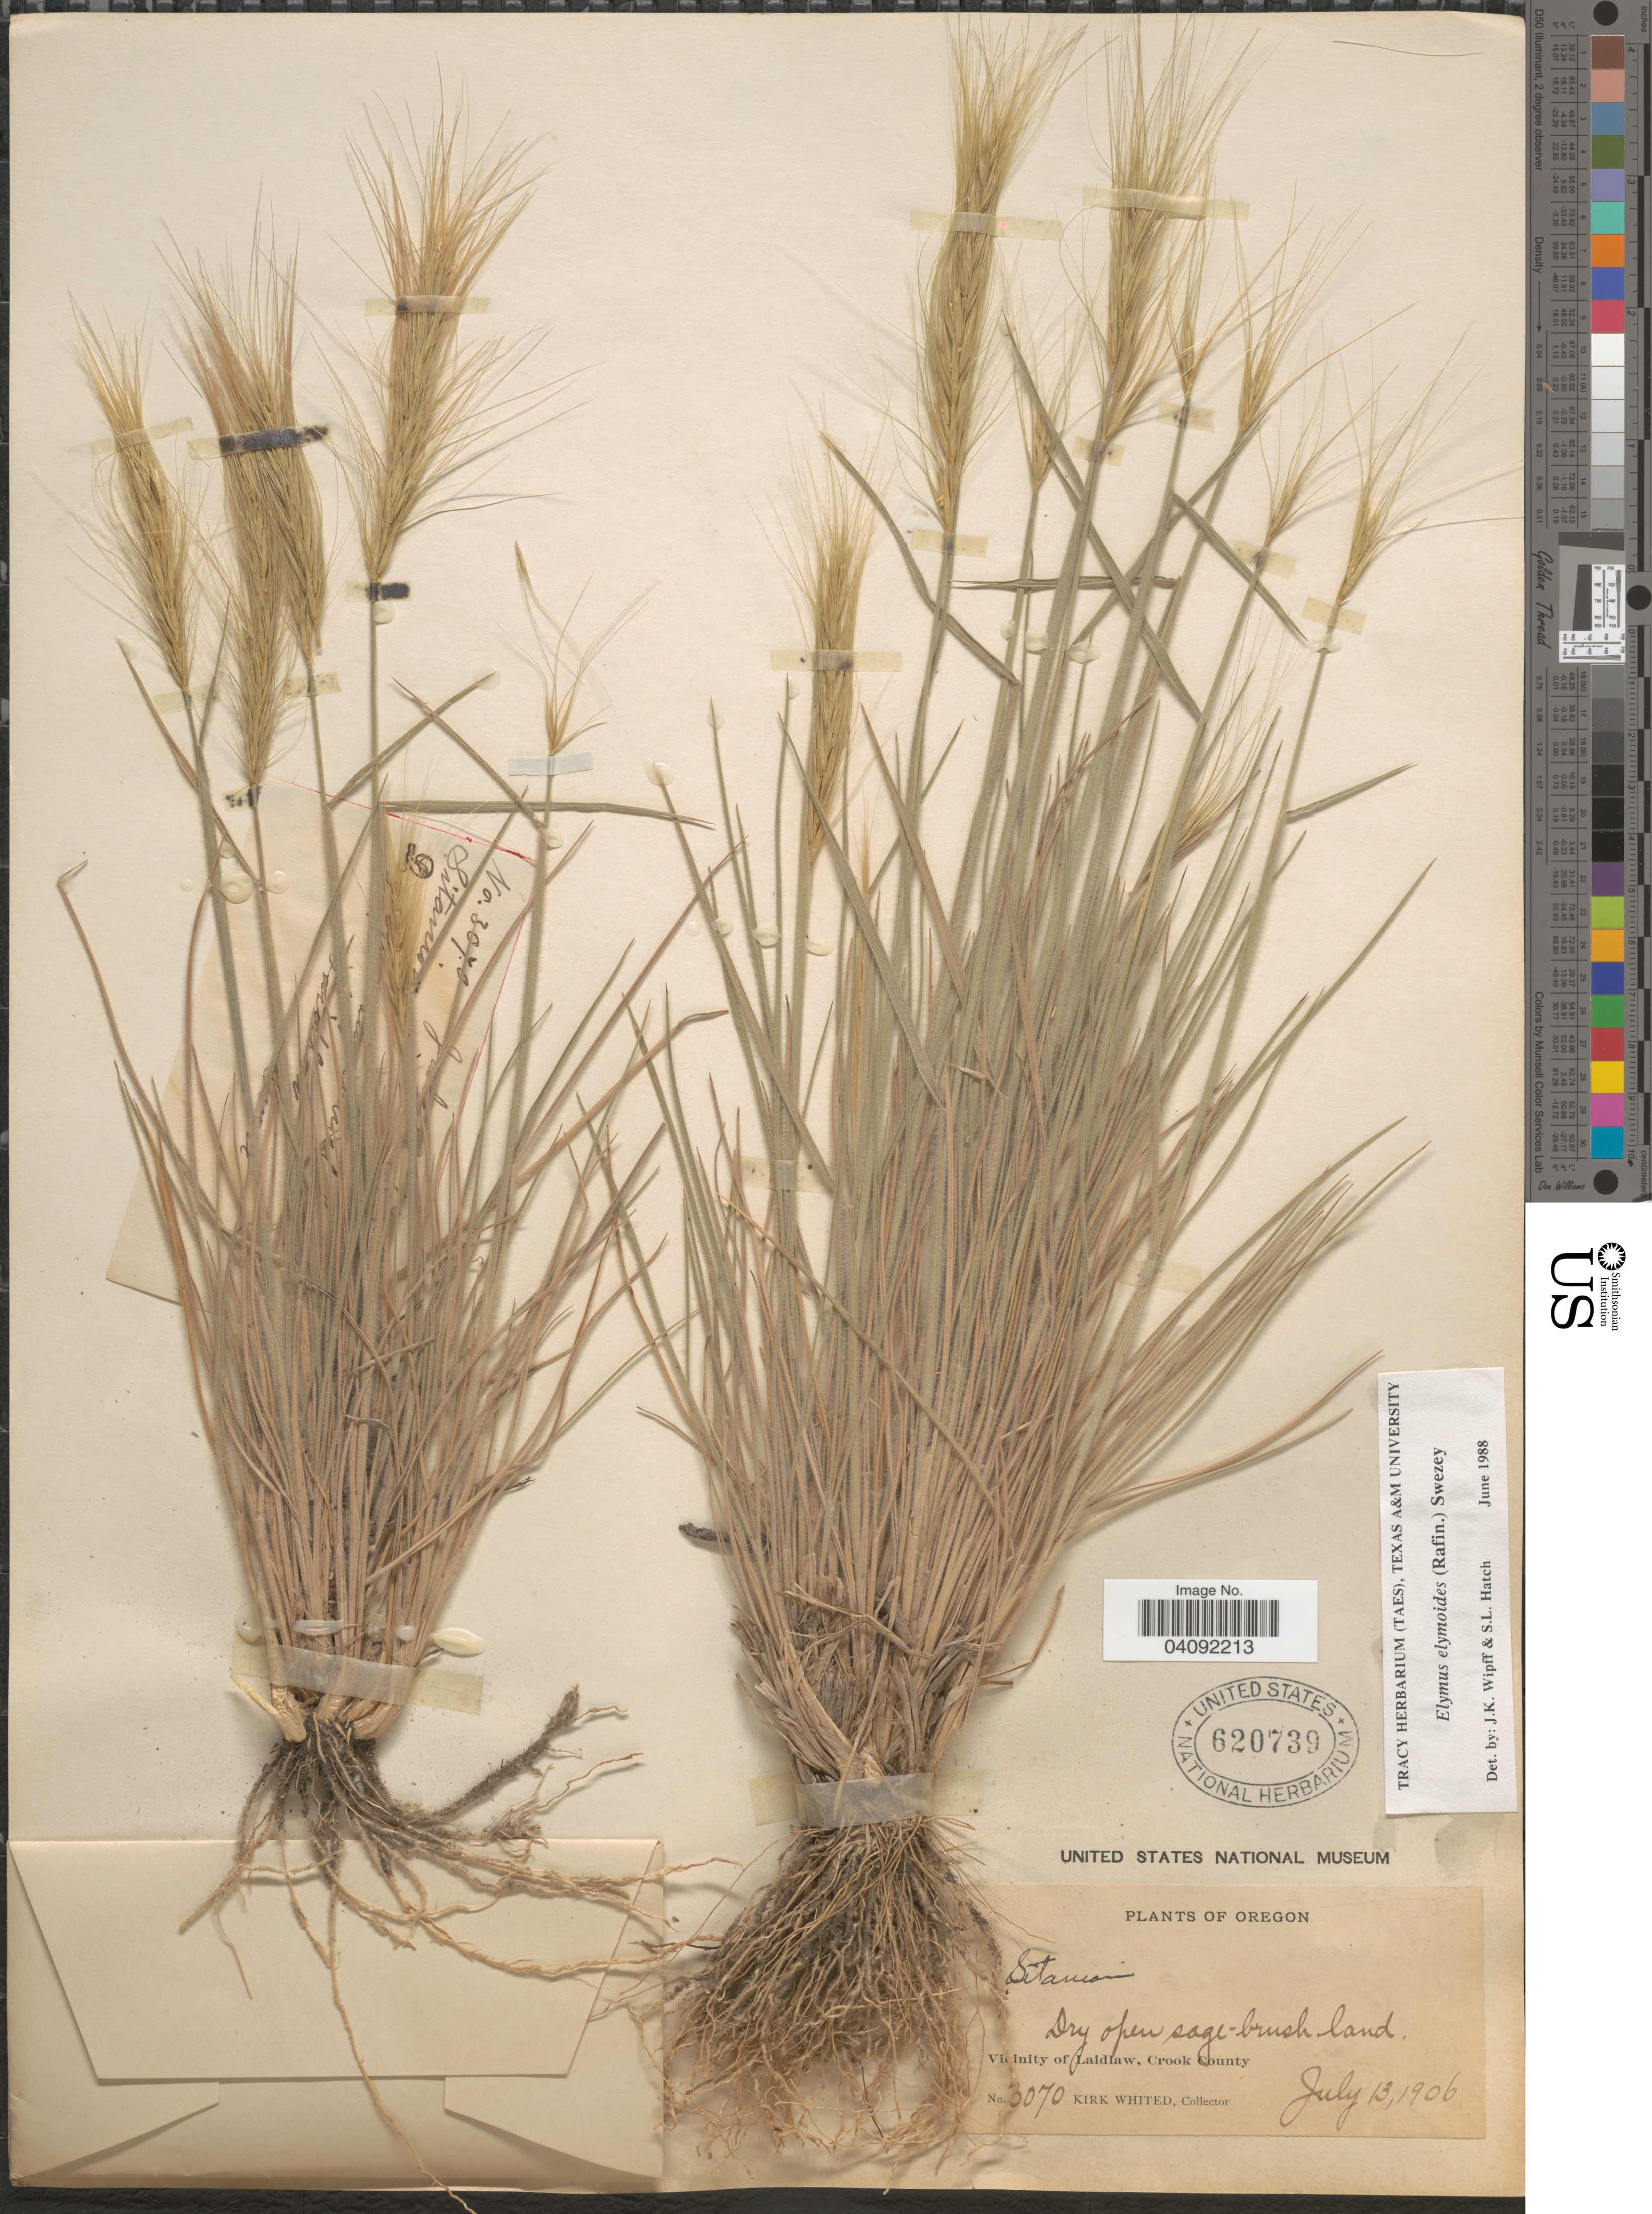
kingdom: Plantae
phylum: Tracheophyta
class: Liliopsida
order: Poales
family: Poaceae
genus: Elymus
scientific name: Elymus elymoides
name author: (Raf.) Swezey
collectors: K. Whited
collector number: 3070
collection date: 1906-07-13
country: United States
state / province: Oregon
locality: Vicinity of Laidlaw, Crook County.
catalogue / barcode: US 620739